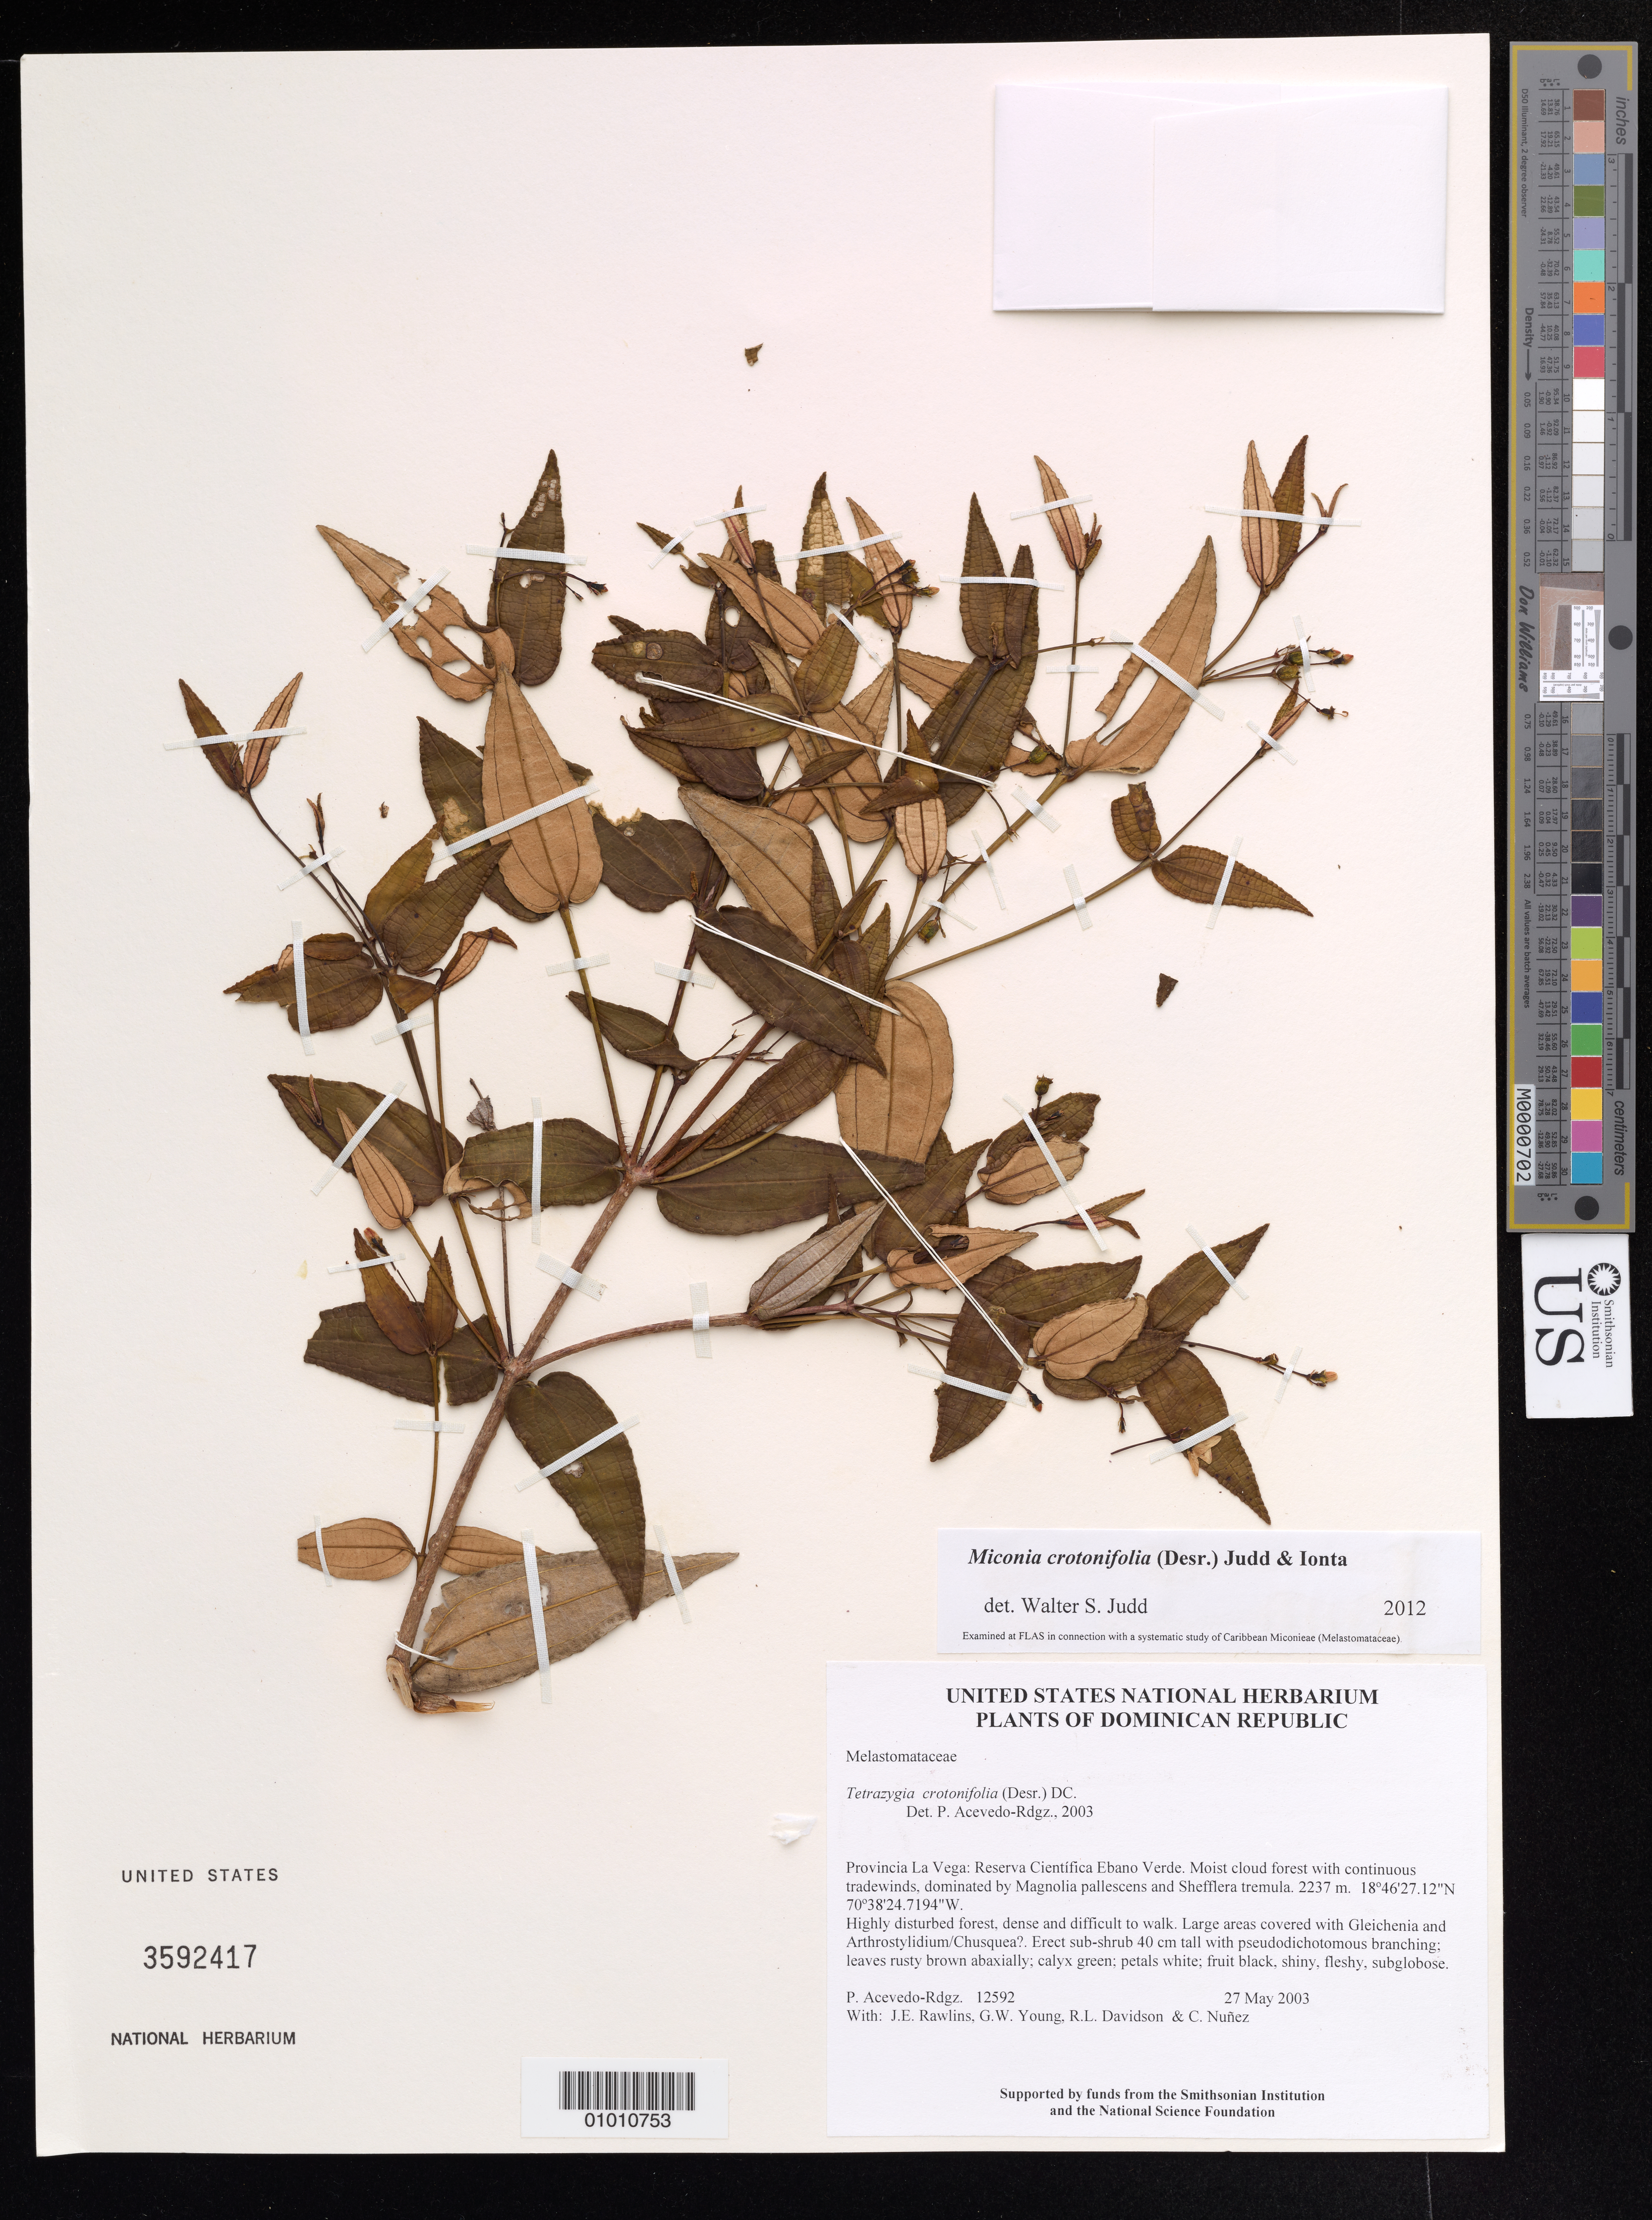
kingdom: Plantae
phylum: Tracheophyta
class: Magnoliopsida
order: Myrtales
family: Melastomataceae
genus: Miconia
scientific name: Miconia crotonifolia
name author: (Desr.) Judd & Ionta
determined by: Judd, Walter S.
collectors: P. Acevedo-Rodr., J. Rawlins, G. Young, R. Davidson & C. Nunez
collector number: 12592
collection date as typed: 27 May 2003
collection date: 2003-05-27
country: Dominican Republic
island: Hispaniola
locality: Provincia La Vega: Reserva Científica Ebano Verde. Moist cloud forest with continuous tradewinds, dominated by Magnolia pallescens and Shefflera tremula.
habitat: Highly disturbed forest, dense and difficult to walk. Large areas covered with Gleichenia and Arthrostylidium/Chusquea?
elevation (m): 2237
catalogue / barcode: US 3592417